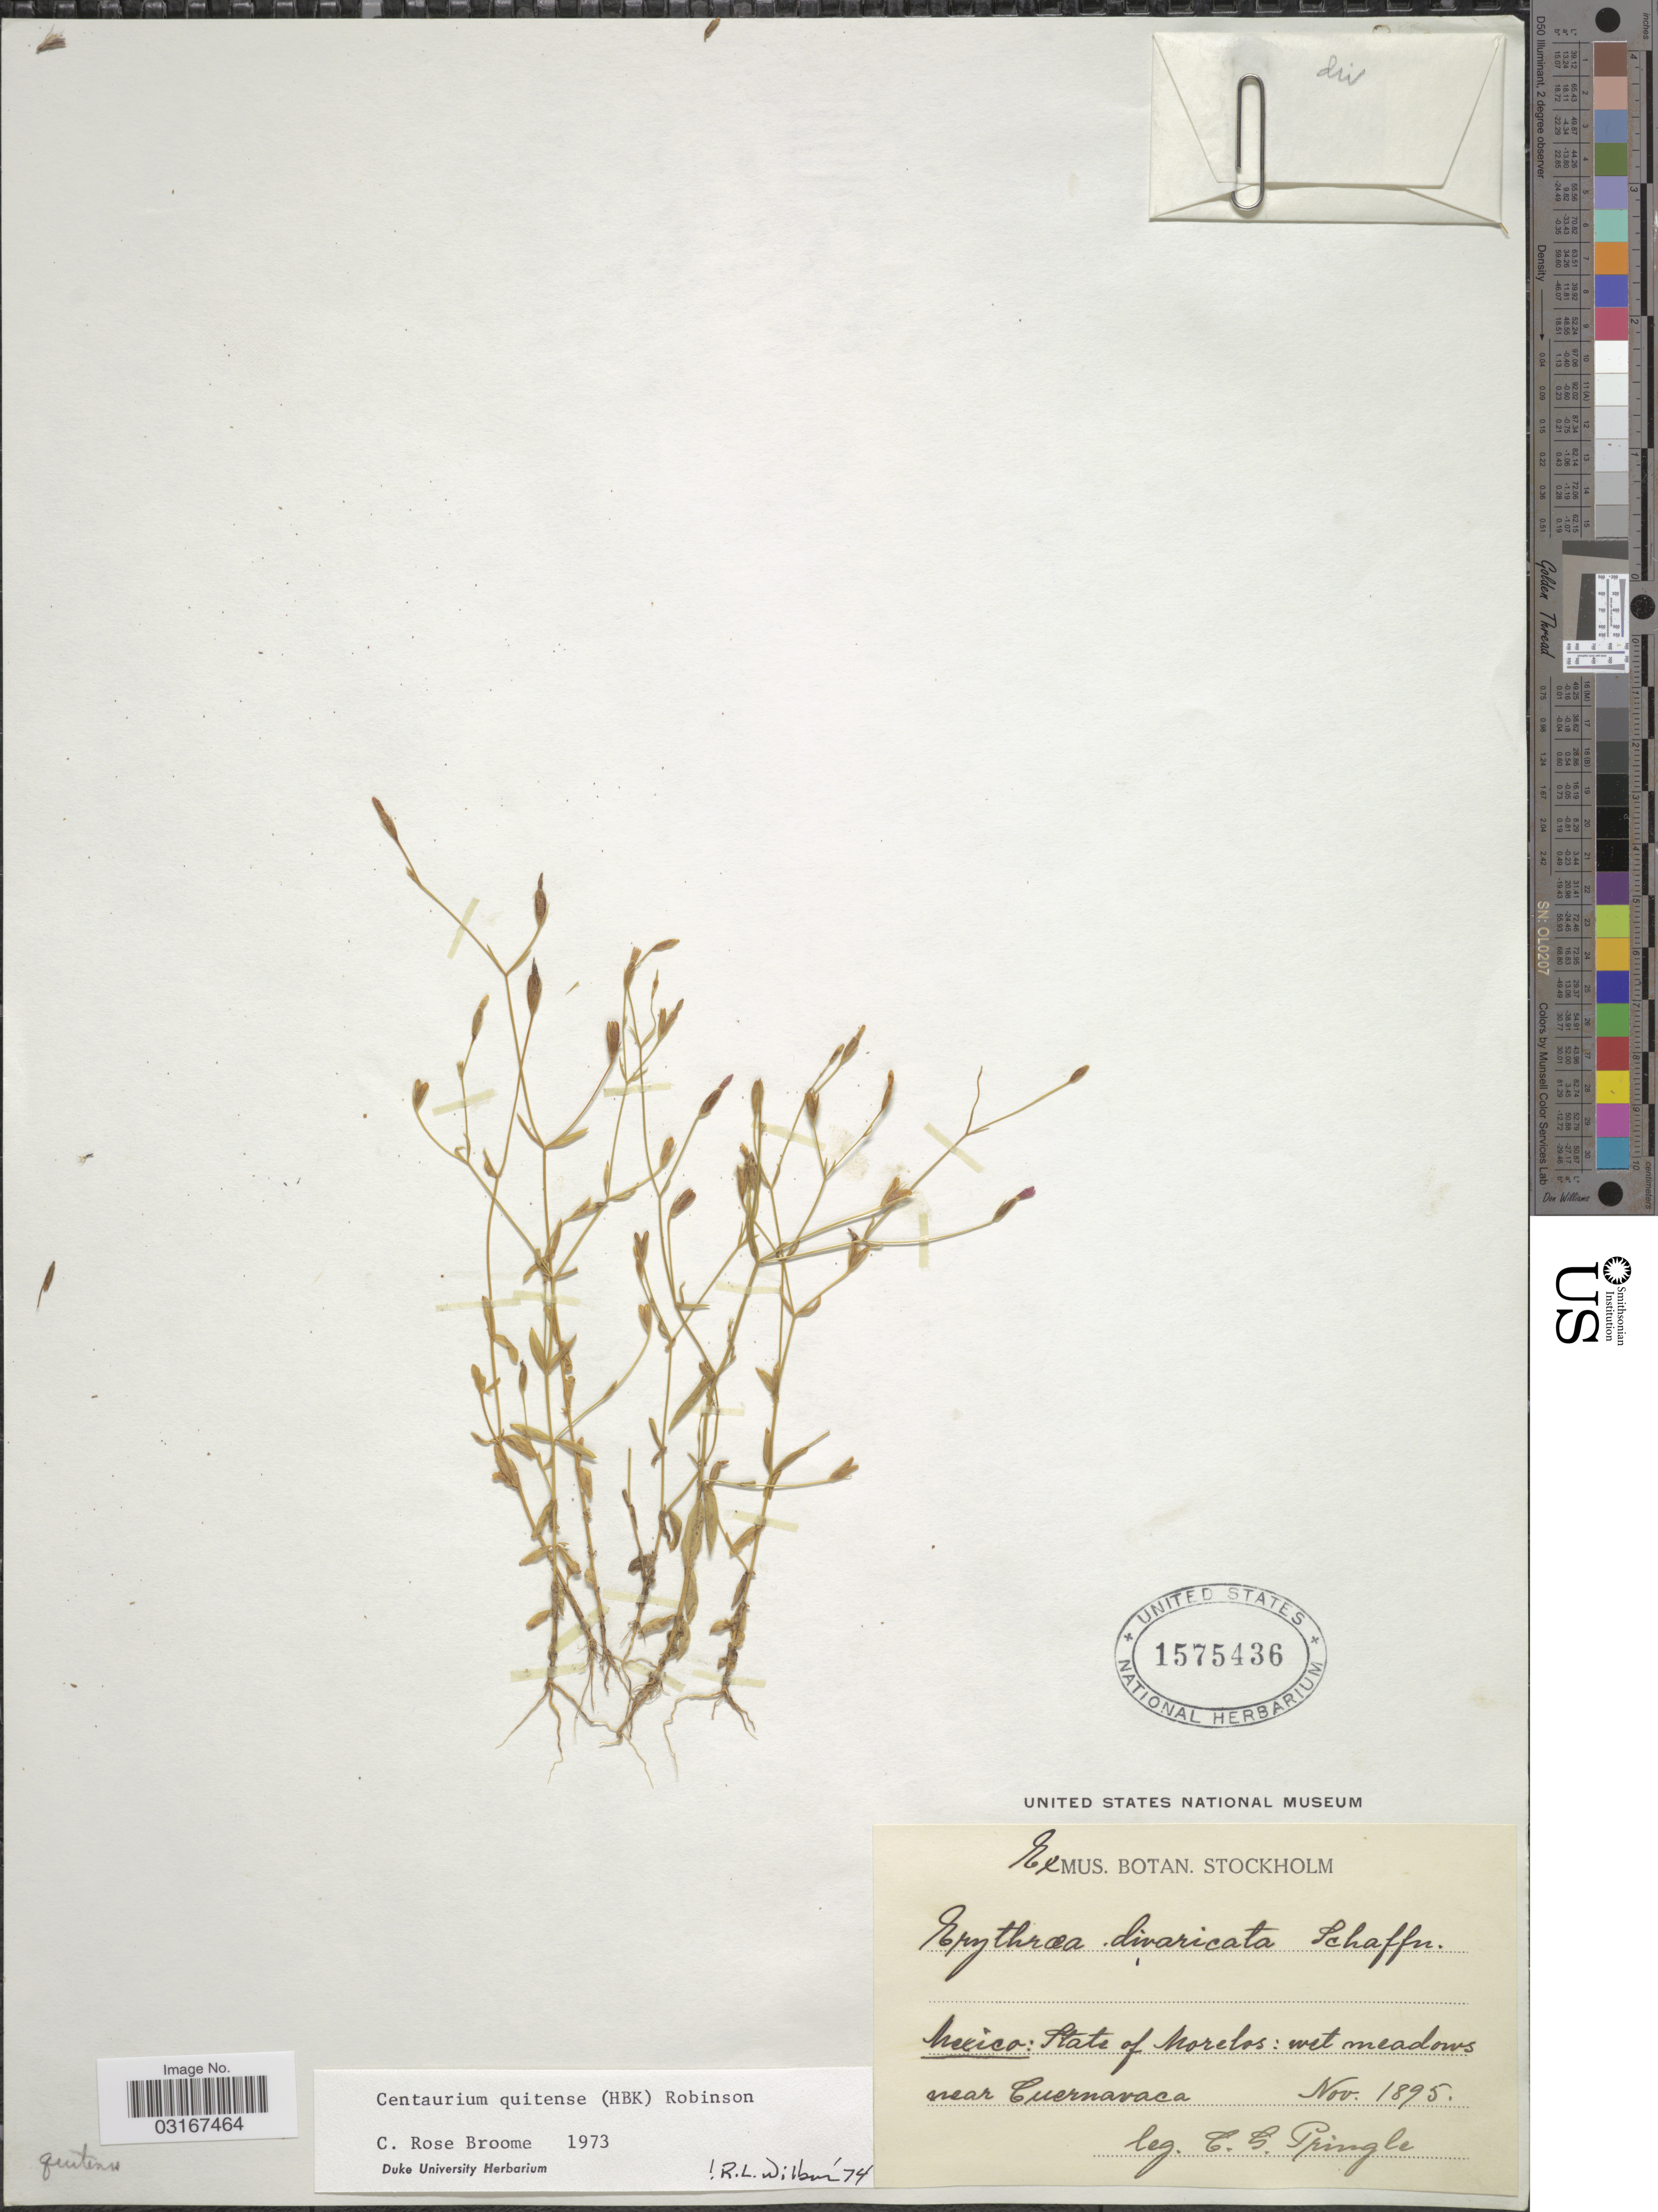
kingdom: Plantae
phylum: Tracheophyta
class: Magnoliopsida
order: Gentianales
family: Gentianaceae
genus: Centaurium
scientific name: Centaurium quitense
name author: (Kunth) B.L. Rob.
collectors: C. G. Pringle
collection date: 1895-11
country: Mexico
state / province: Morelos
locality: Wet meadows near Cuernavaca.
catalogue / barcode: US 1575436